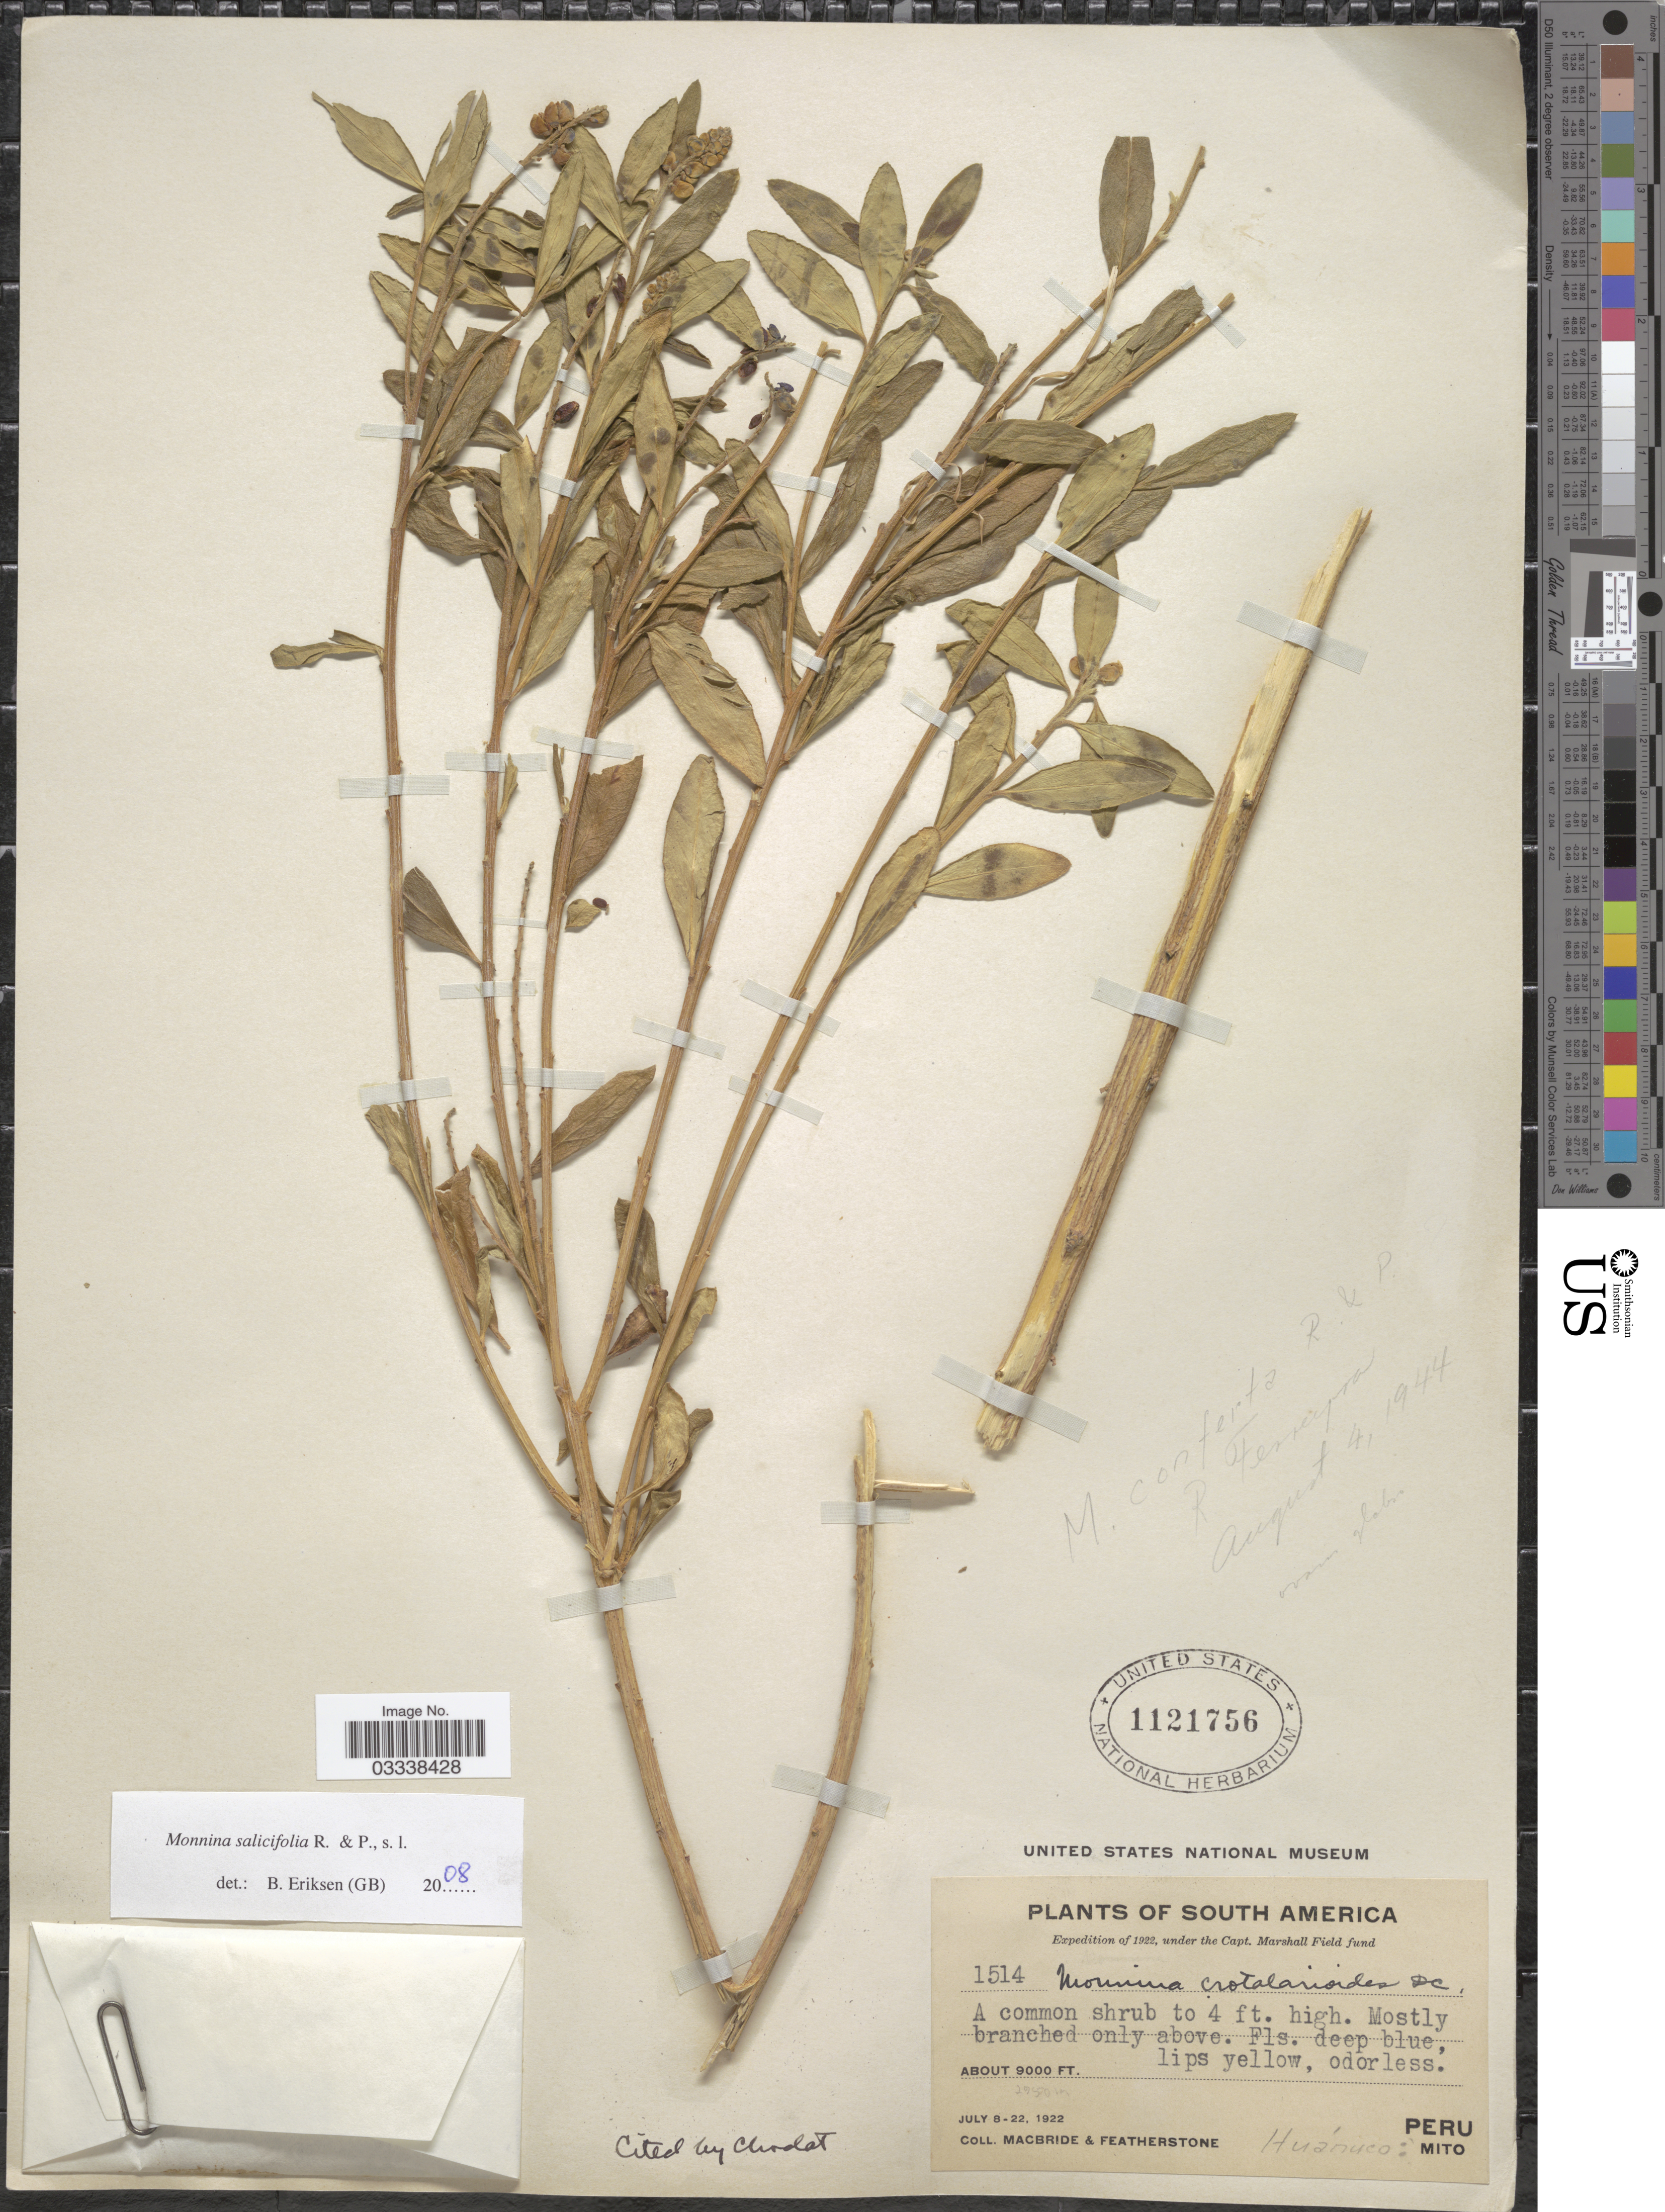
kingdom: Plantae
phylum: Tracheophyta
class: Magnoliopsida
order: Fabales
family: Polygalaceae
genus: Monnina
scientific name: Monnina salicifolia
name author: Ruiz & Pav.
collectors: Macbride, -- & -. Featherstone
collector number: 1514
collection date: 1922-07-08/1922-07-22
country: Peru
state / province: Huánuco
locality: Mito.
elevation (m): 2743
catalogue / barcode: US 1121756